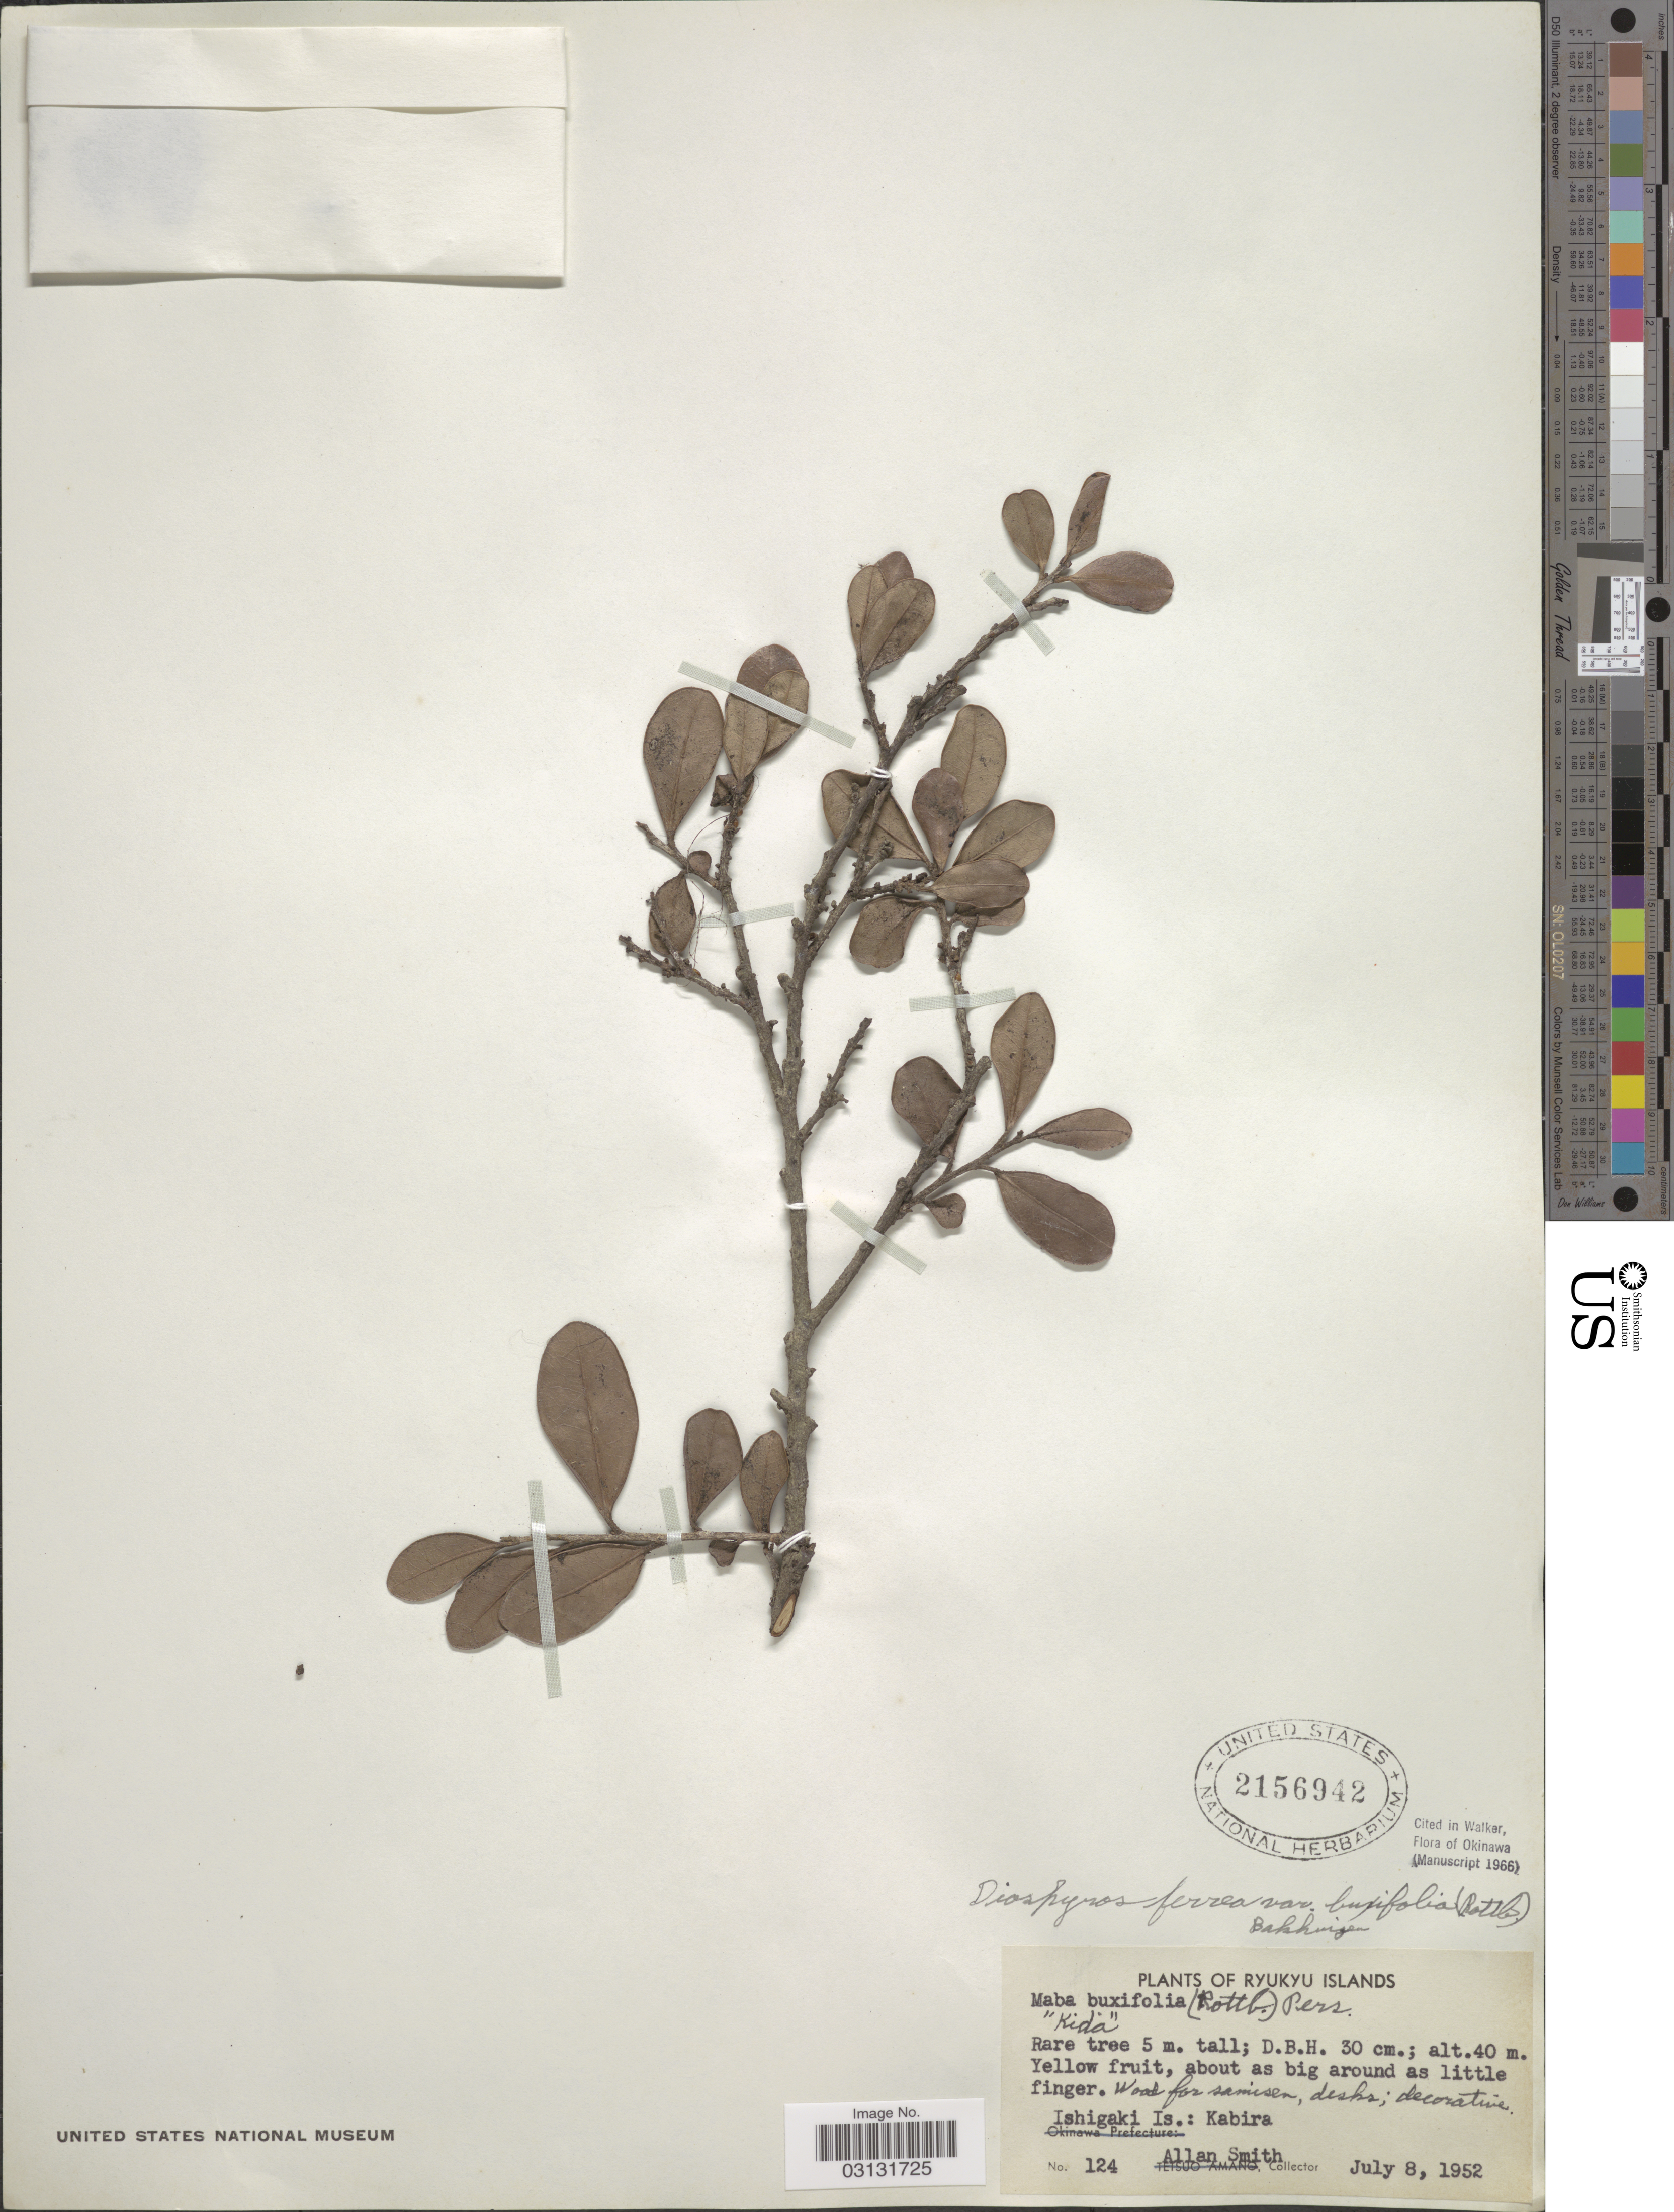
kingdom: Plantae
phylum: Tracheophyta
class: Magnoliopsida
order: Ericales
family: Ebenaceae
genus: Diospyros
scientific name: Diospyros ferrea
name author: (Willd.) Bakh.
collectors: A. Smith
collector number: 124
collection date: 1952-07-08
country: Japan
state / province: Okinawa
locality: Ryukyu Islands. Ishigaki Is.: Kabira.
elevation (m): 40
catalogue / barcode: US 2156942